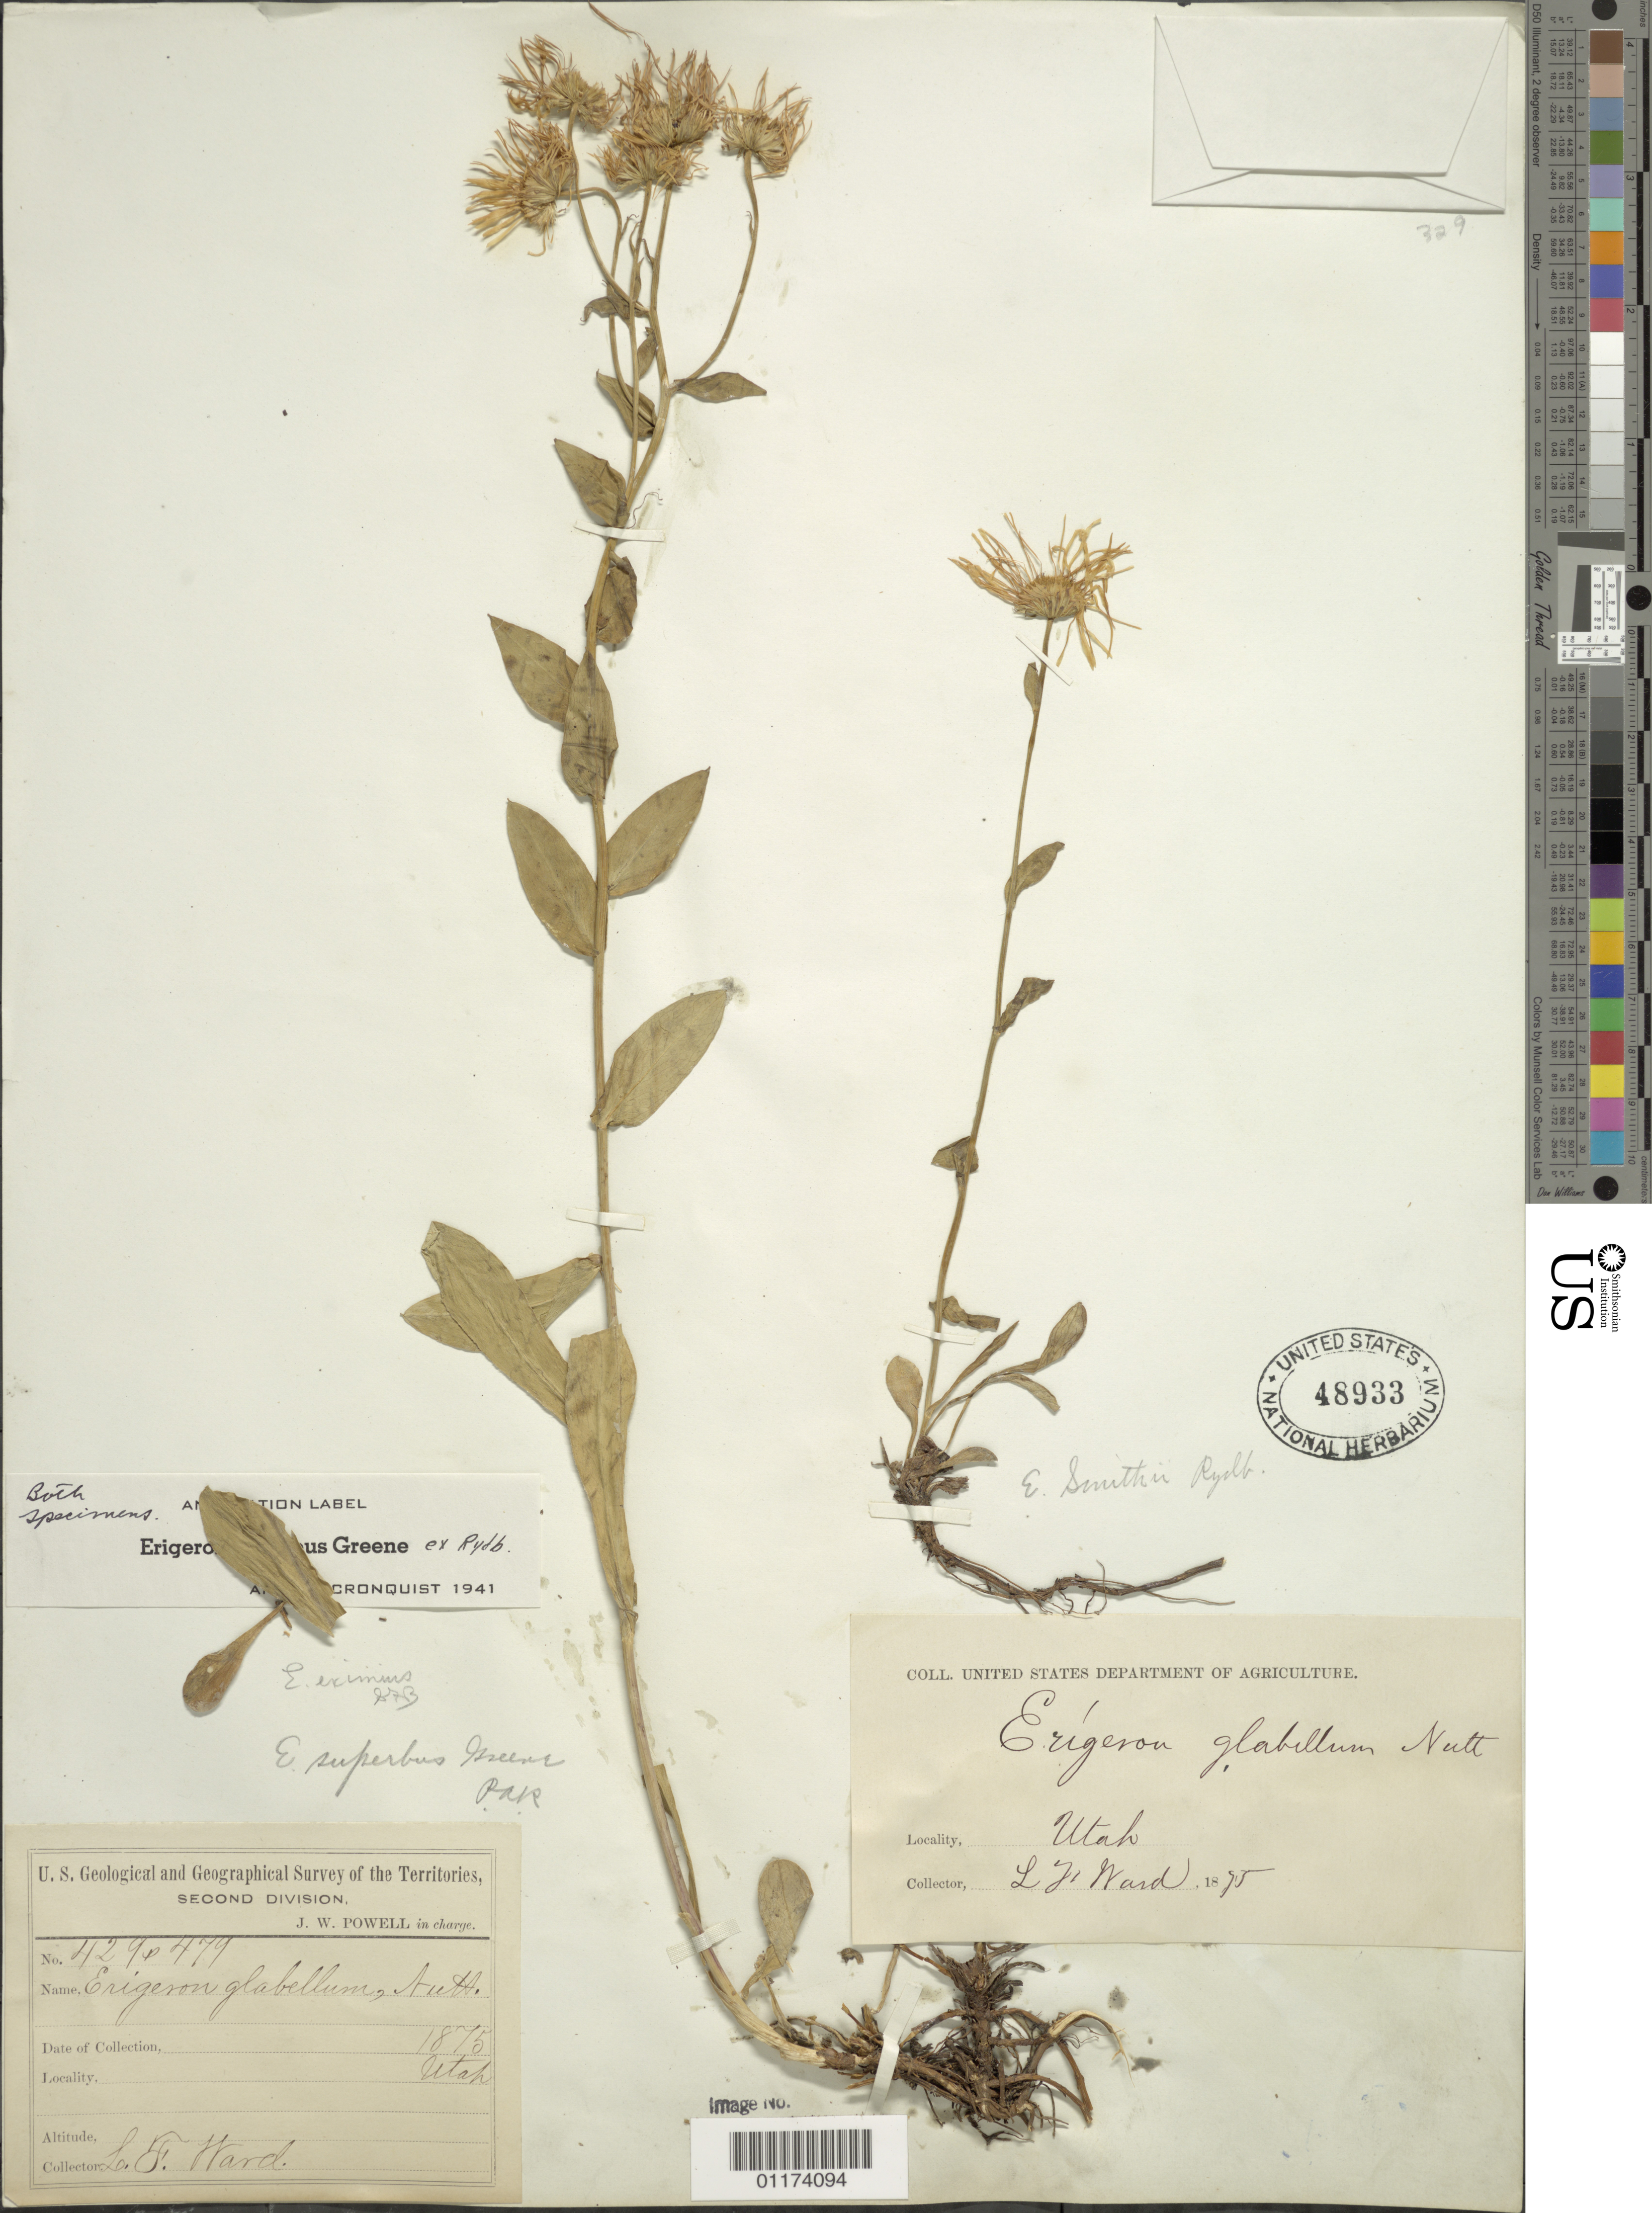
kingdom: Plantae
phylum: Tracheophyta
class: Magnoliopsida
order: Asterales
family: Asteraceae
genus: Erigeron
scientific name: Erigeron superbus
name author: Greene ex Rydb.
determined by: Cronquist, A. J.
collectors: L. F. Ward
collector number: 429 + 479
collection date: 1875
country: United States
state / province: Utah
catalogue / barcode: US 48933